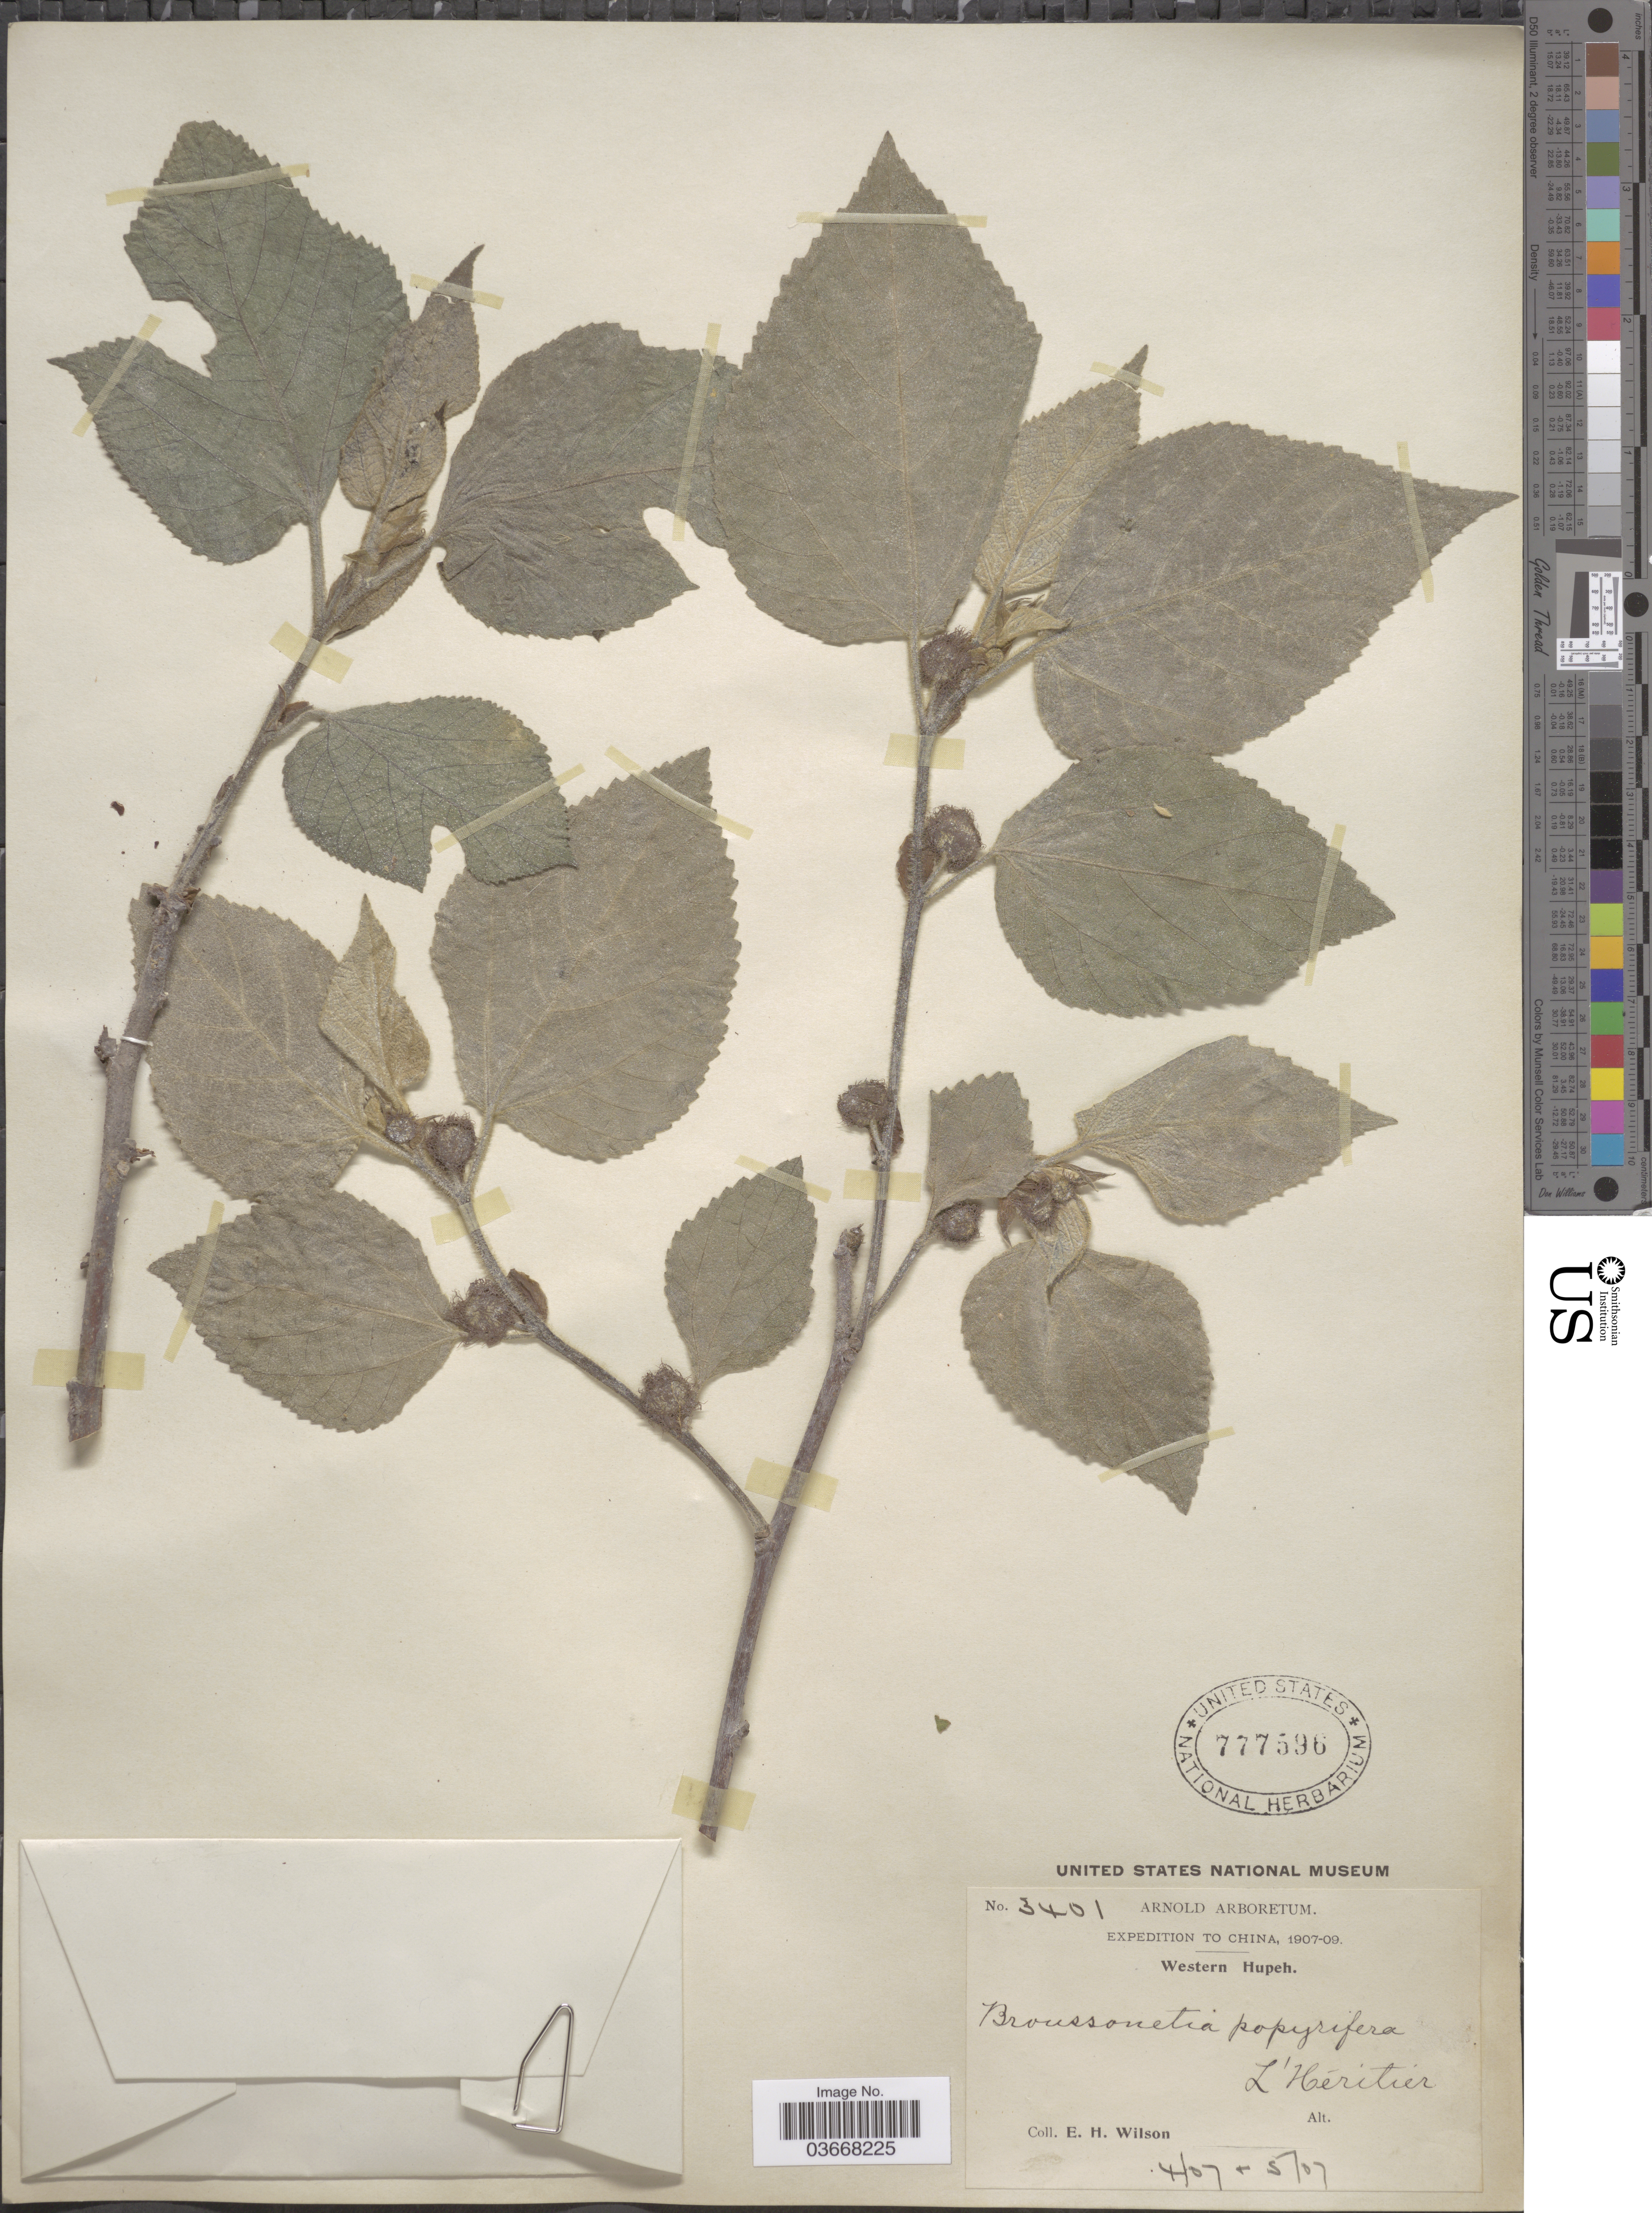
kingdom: Plantae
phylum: Tracheophyta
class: Magnoliopsida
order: Rosales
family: Moraceae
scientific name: Broussoneta papyrifera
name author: (L.) L'Hér. ex Vent.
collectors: E. Wilson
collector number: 3401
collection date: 1907-04/1907-05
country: China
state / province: Hubei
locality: Western Hupeh. L'Héritier?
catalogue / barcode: US 777596